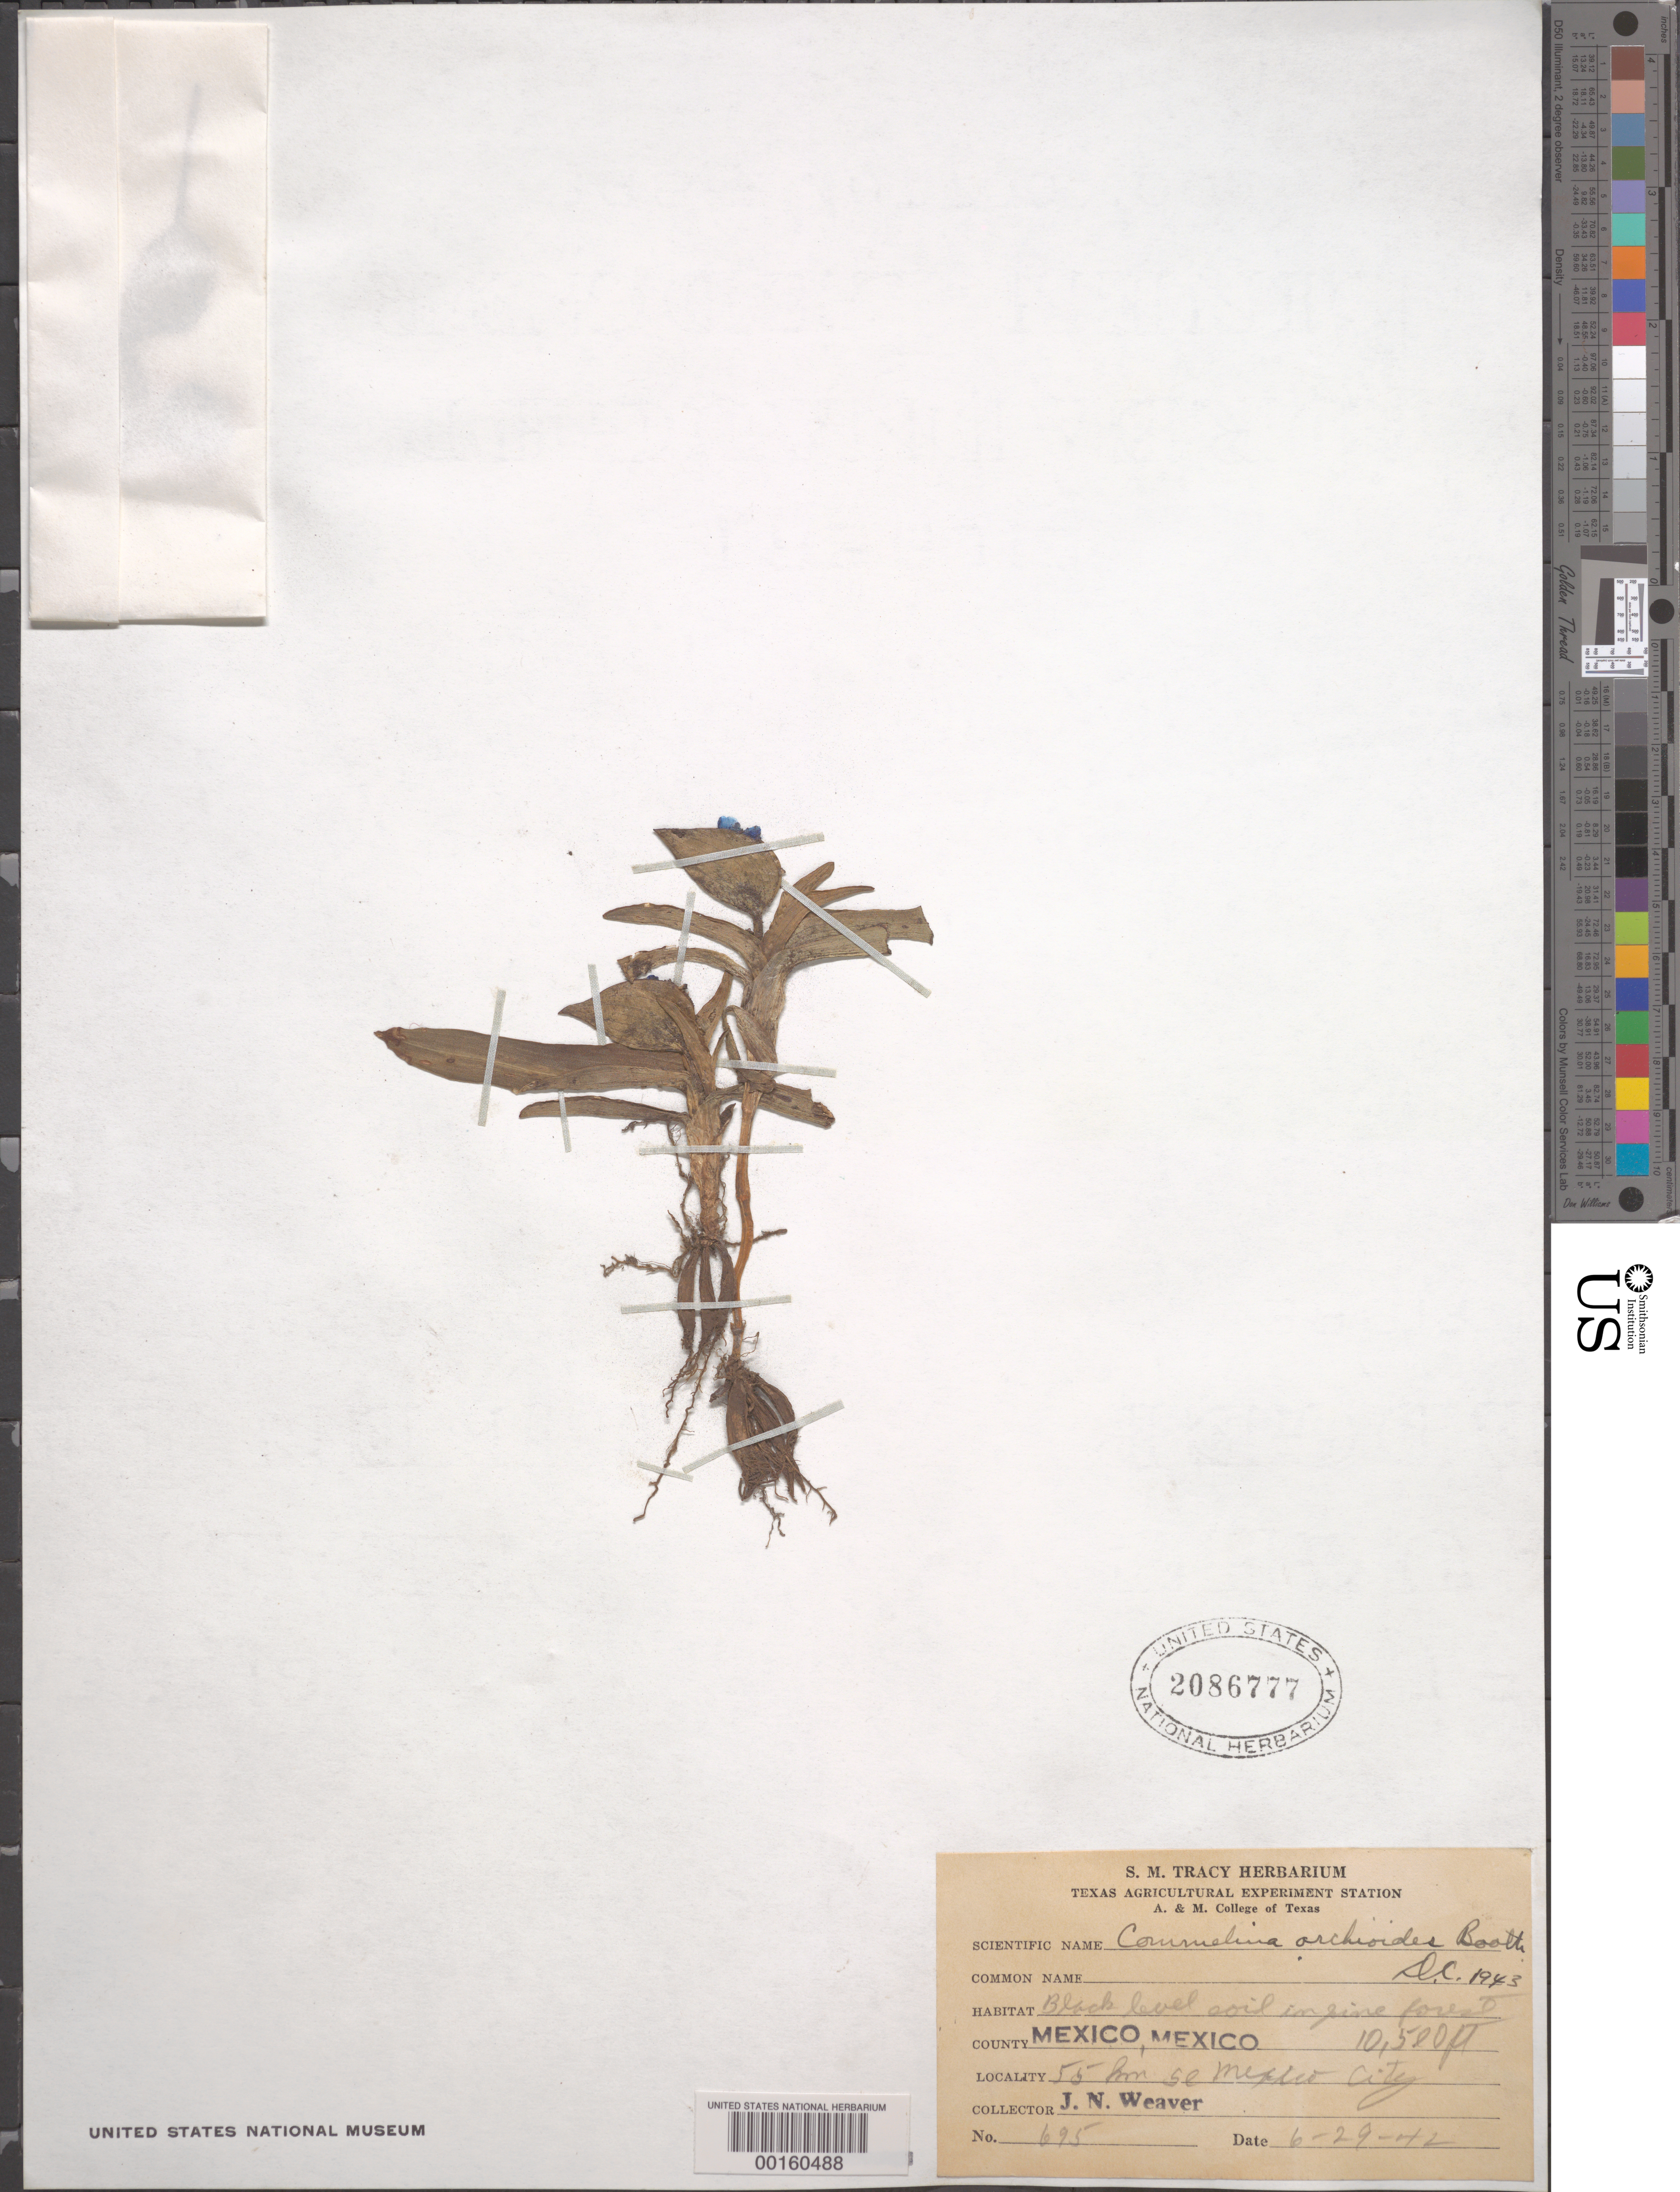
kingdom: Plantae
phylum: Tracheophyta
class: Liliopsida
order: Commelinales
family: Commelinaceae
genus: Commelina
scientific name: Commelina elliptica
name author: Kunth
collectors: J. N. Weaver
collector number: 695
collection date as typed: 29 Jun 1942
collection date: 1942-06-29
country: Mexico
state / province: México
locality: SE of Mexico City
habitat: Black soil in pine forest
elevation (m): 3203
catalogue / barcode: US 2086777